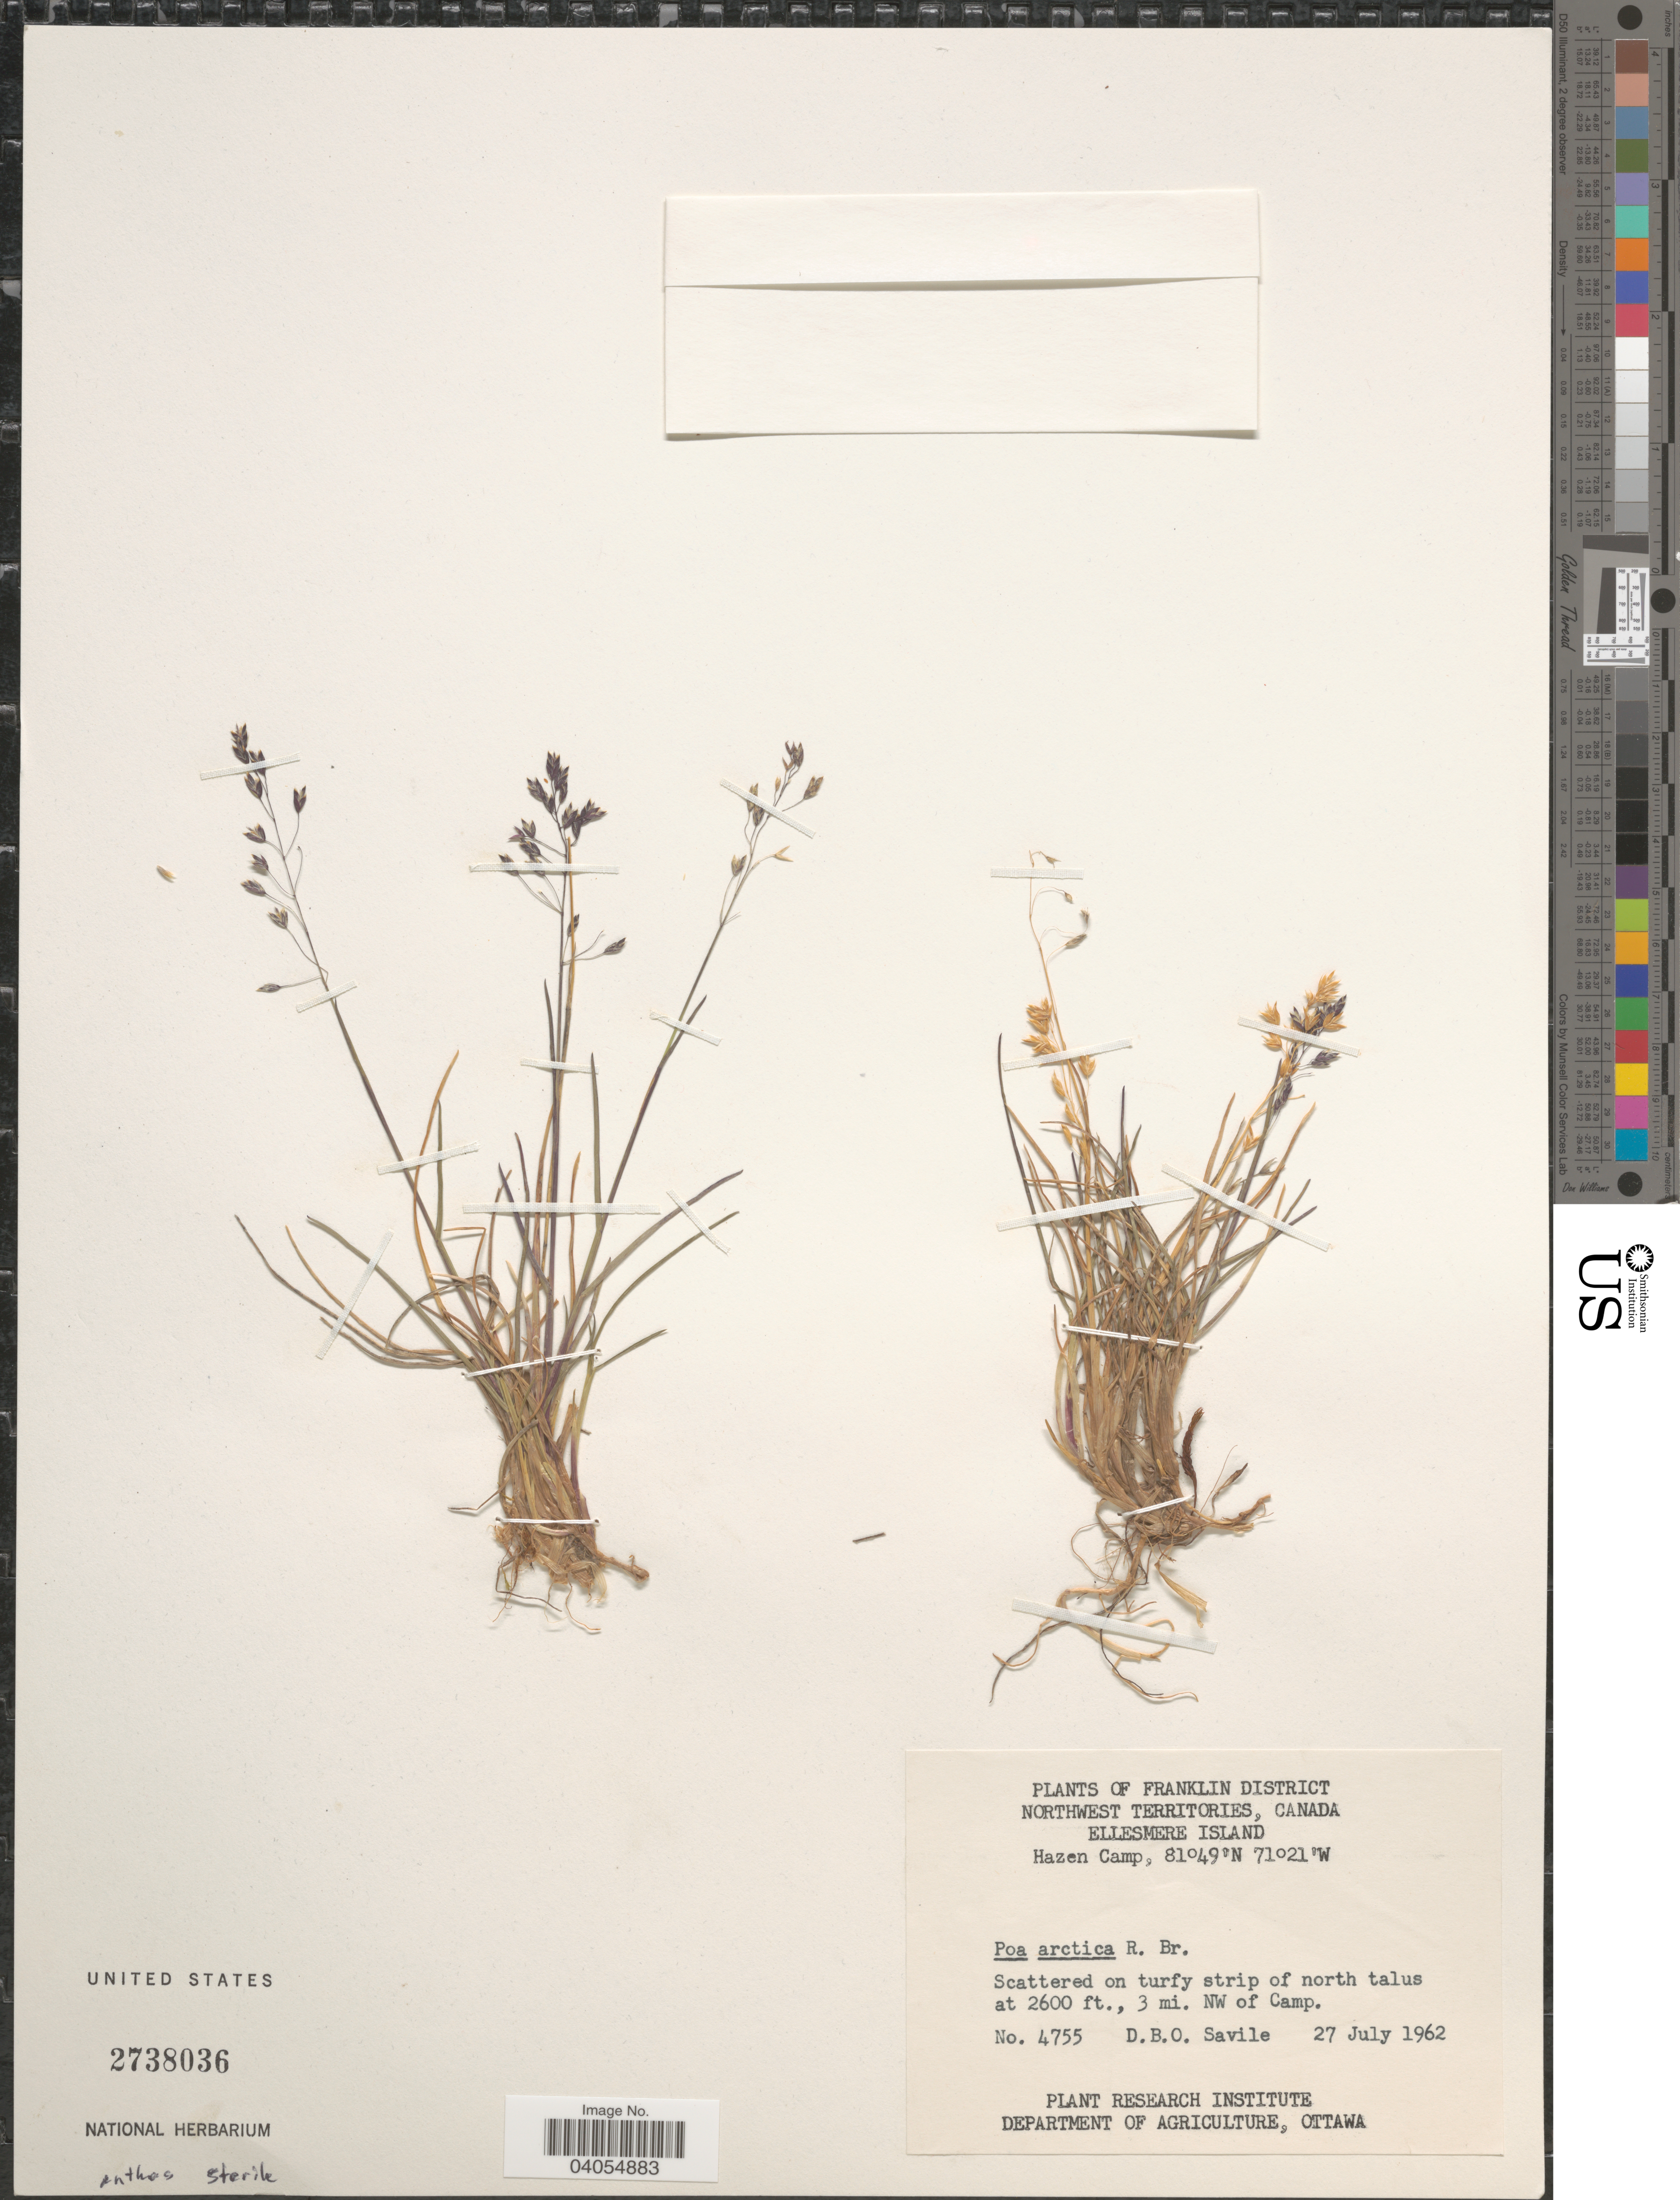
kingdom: Plantae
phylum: Tracheophyta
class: Liliopsida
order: Poales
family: Poaceae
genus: Poa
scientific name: Poa arctica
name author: R. Br.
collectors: D. Savile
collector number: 4755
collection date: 1962-07-27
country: Canada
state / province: Northwest Territories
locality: Franklin District. Ellesmere Island. Hazen Camp. 3 mi. NW of Camp.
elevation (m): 792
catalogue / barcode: US 2738036